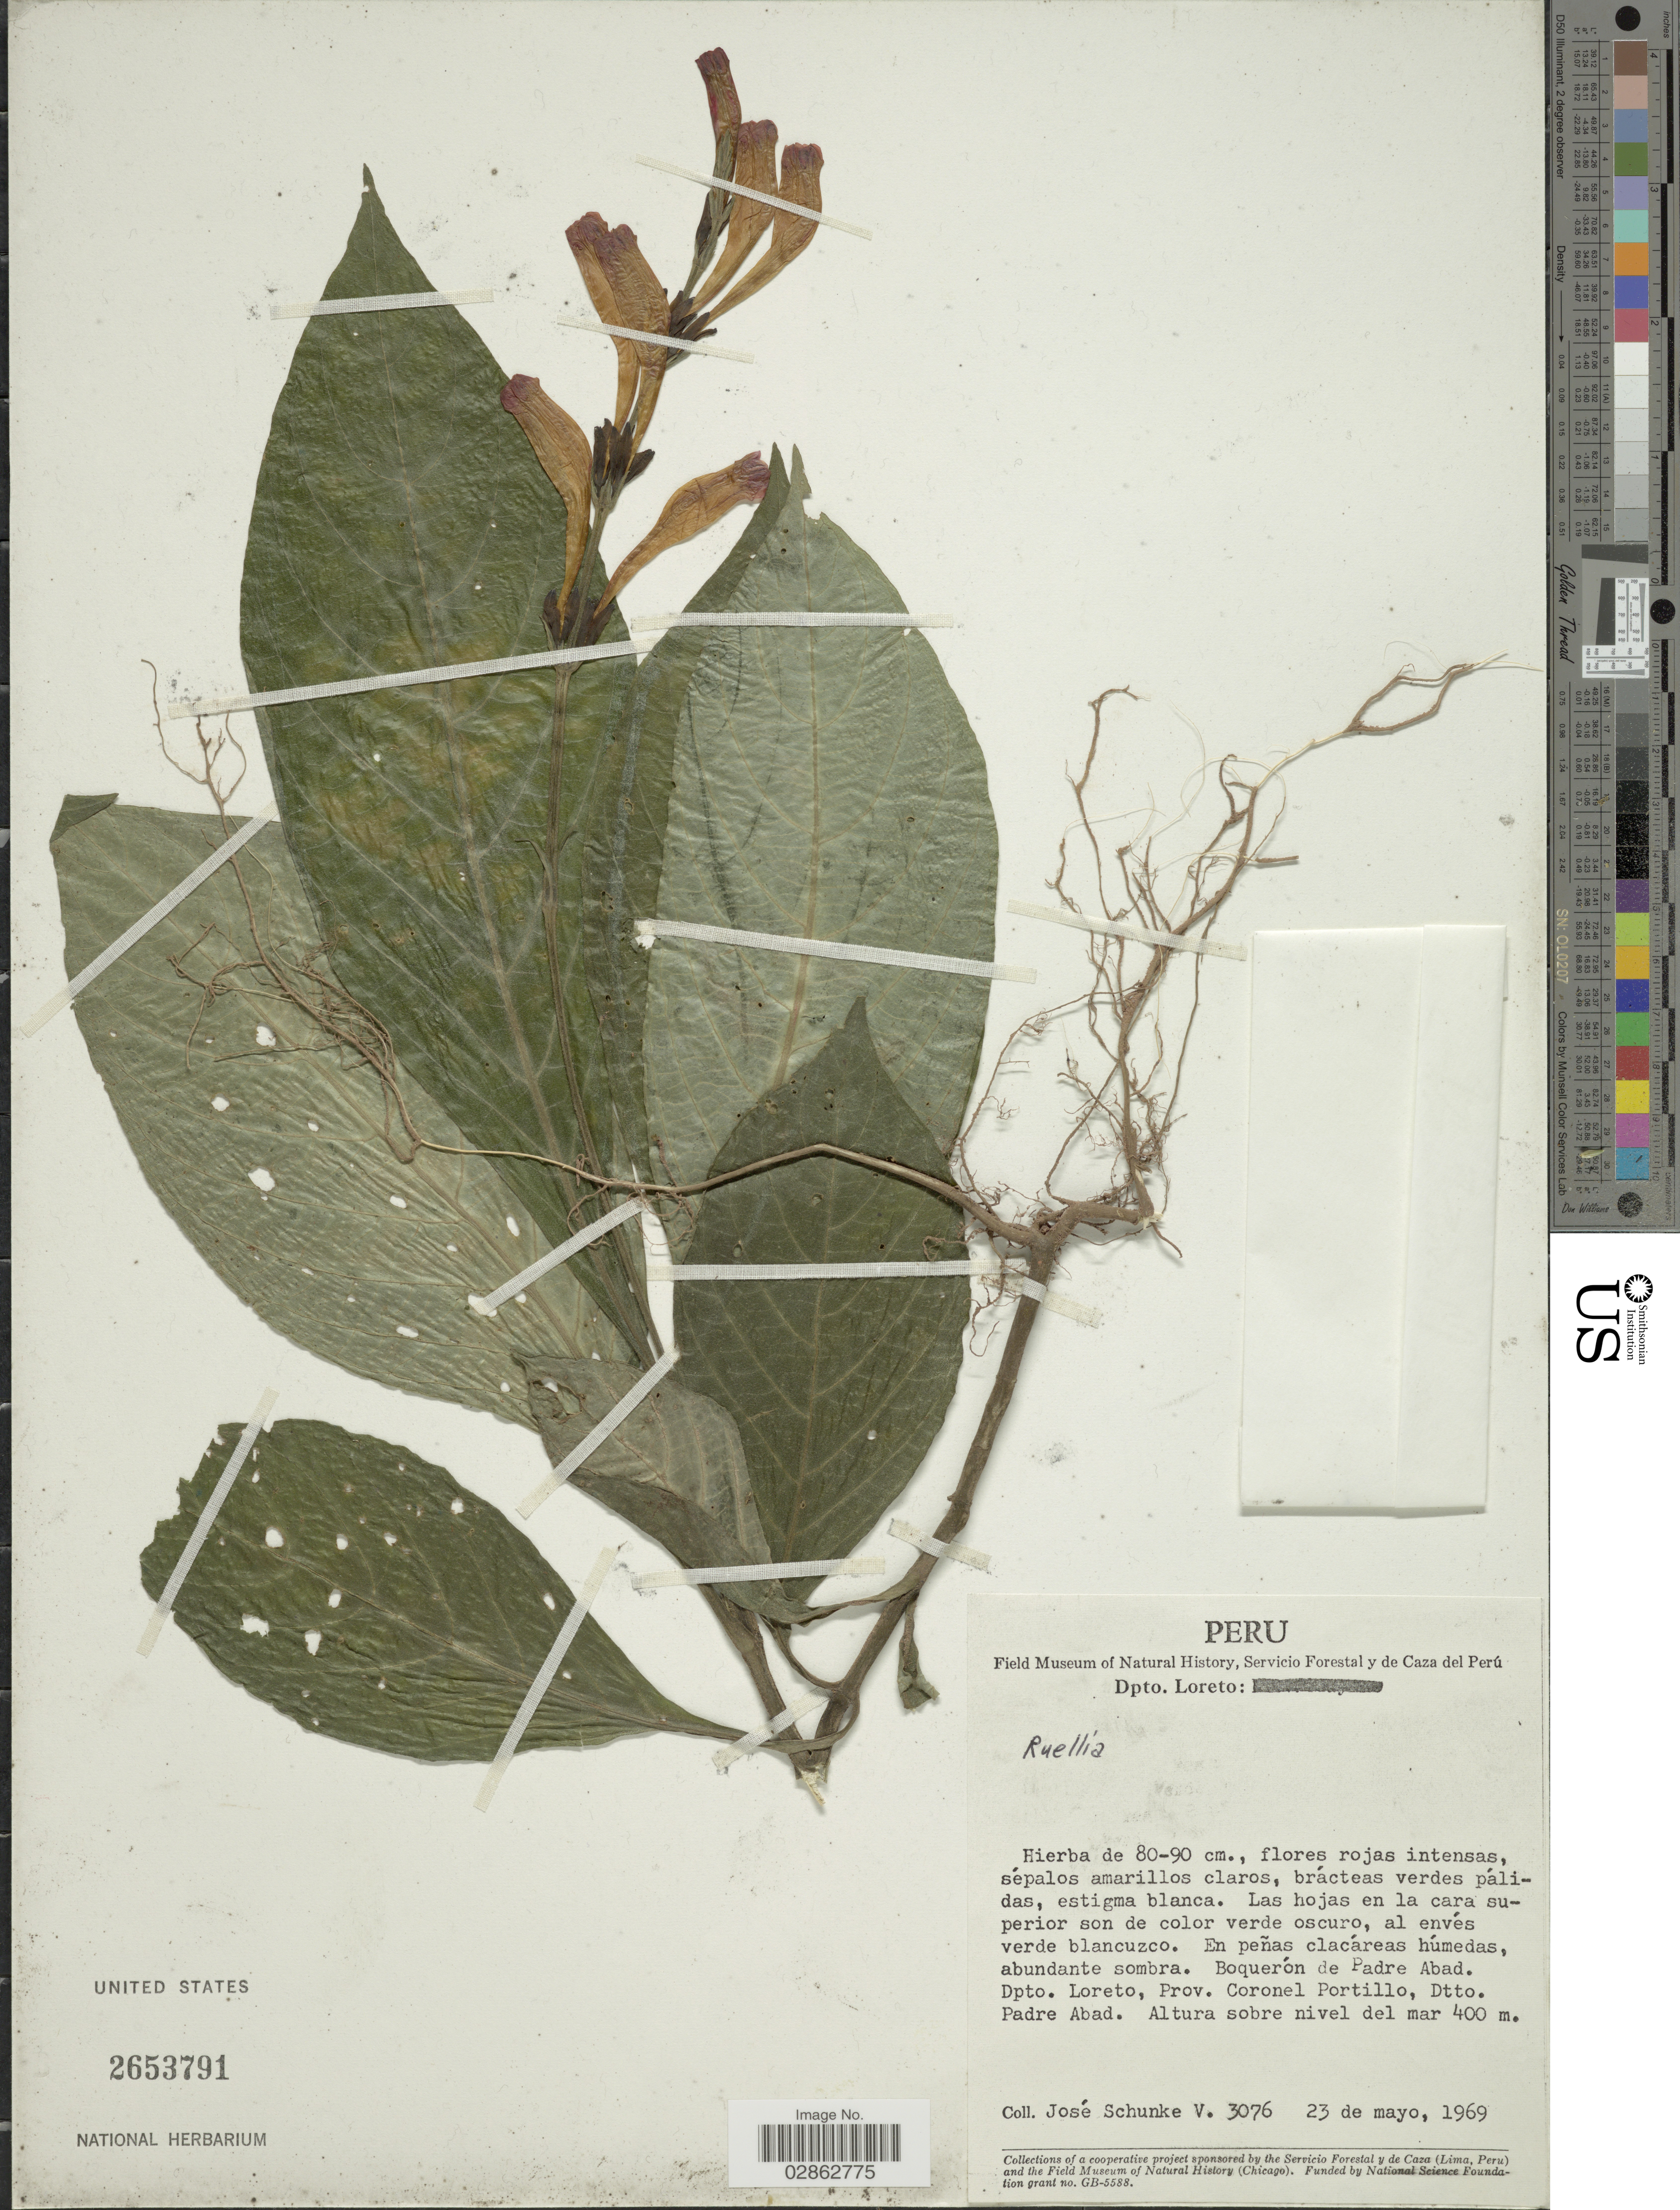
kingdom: Plantae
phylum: Tracheophyta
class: Magnoliopsida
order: Lamiales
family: Acanthaceae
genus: Ruellia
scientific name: Ruellia sp.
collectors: J. Schunke Vigo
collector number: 3076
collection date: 1969-05-23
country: Peru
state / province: Loreto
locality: Dpto. Loreto. Boquerón de Padre Abad. Dpto. Loreto, Prov. Coronel Portillo, Dtto. Padre Abad.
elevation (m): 400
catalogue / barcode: US 2653791